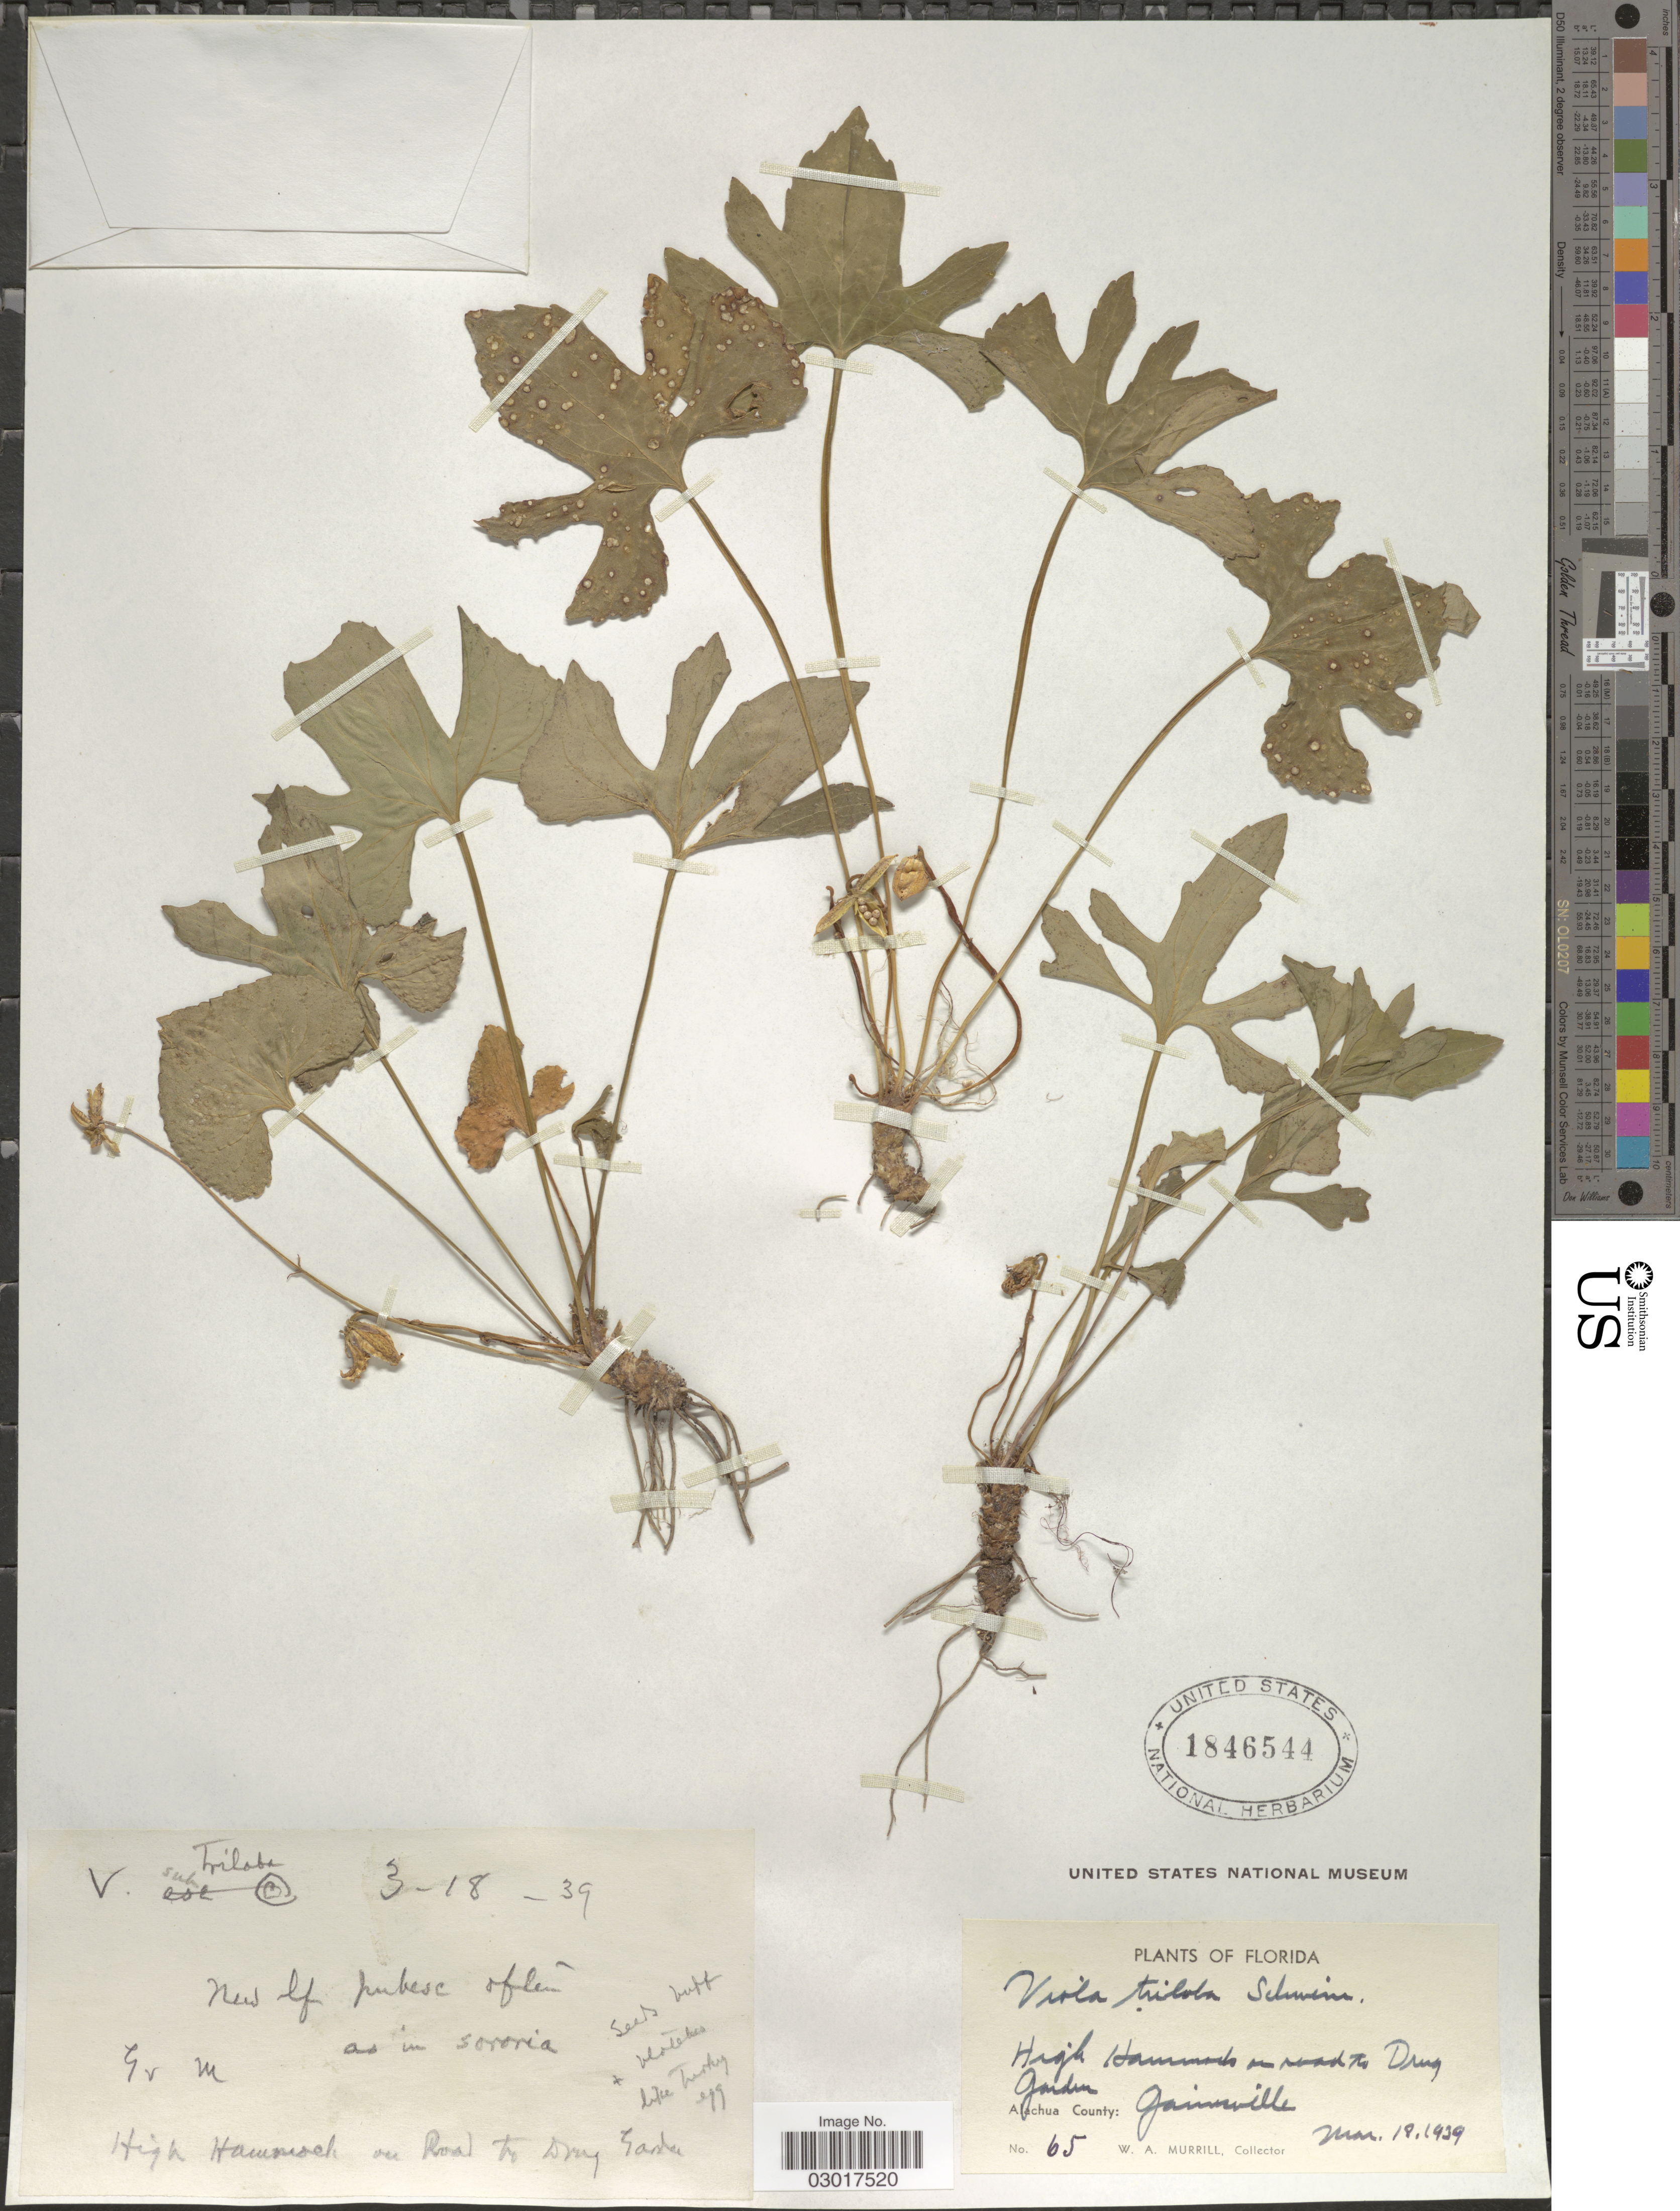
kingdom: Plantae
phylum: Tracheophyta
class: Magnoliopsida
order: Malpighiales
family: Violaceae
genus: Viola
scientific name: Viola triloba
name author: Schwein.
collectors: W. A. Murrill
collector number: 65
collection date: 1939-03-18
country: United States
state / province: Florida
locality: High Hammocks on road to Drug Garden. Alachua County: Gainesville.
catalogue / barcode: US 1846544